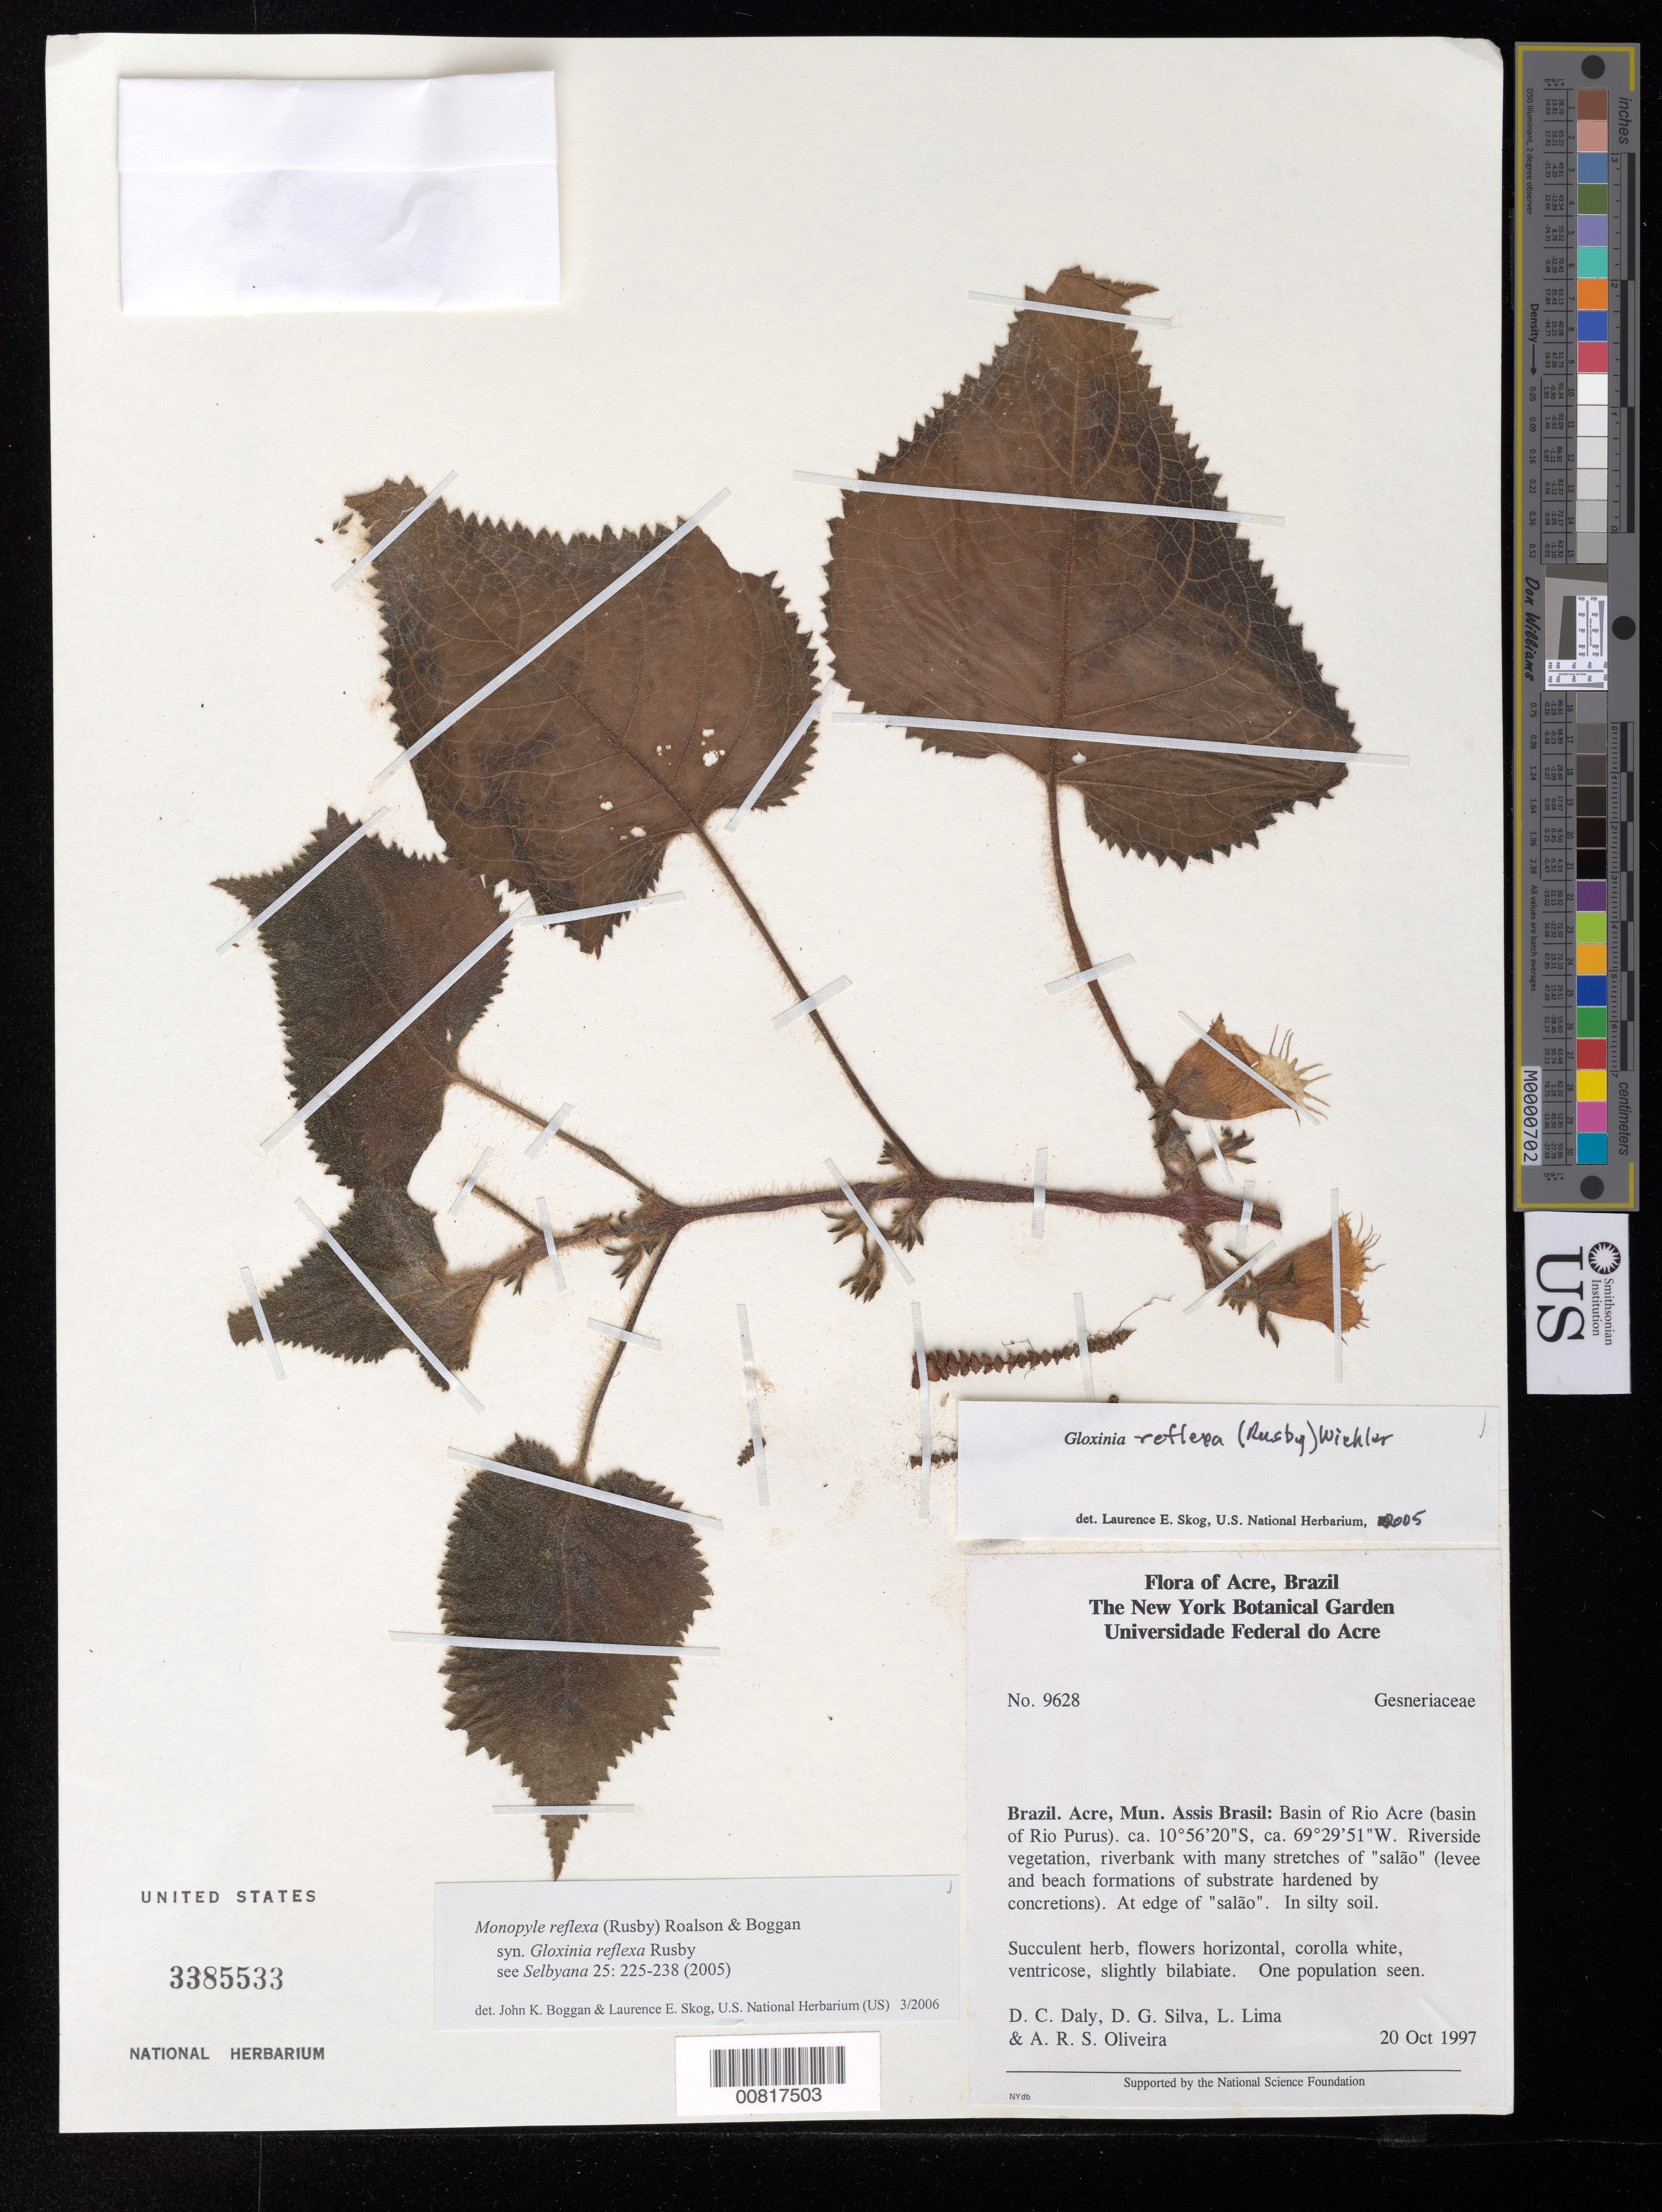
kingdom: Plantae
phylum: Tracheophyta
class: Magnoliopsida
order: Lamiales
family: Gesneriaceae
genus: Monopyle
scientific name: Monopyle reflexa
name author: (Rusby) Roalson & Boggan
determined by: Boggan, J. K.; Skog, L. E.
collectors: D. C. Daly, D. Silva, L. Lima & A. R. Oliveira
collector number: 9628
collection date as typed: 20 Oct 1997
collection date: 1997-10-20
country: Brazil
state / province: Acre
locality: Acre, Mun. Brasiléia: basin of Rio Acre (basin of Rio Purus)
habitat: Riverside vegetation, riverbank with many stretches of "salão" (levee and beach formations of substrate hardened by concretions); at edge of "salão", in silty soil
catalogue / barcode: US 3385533